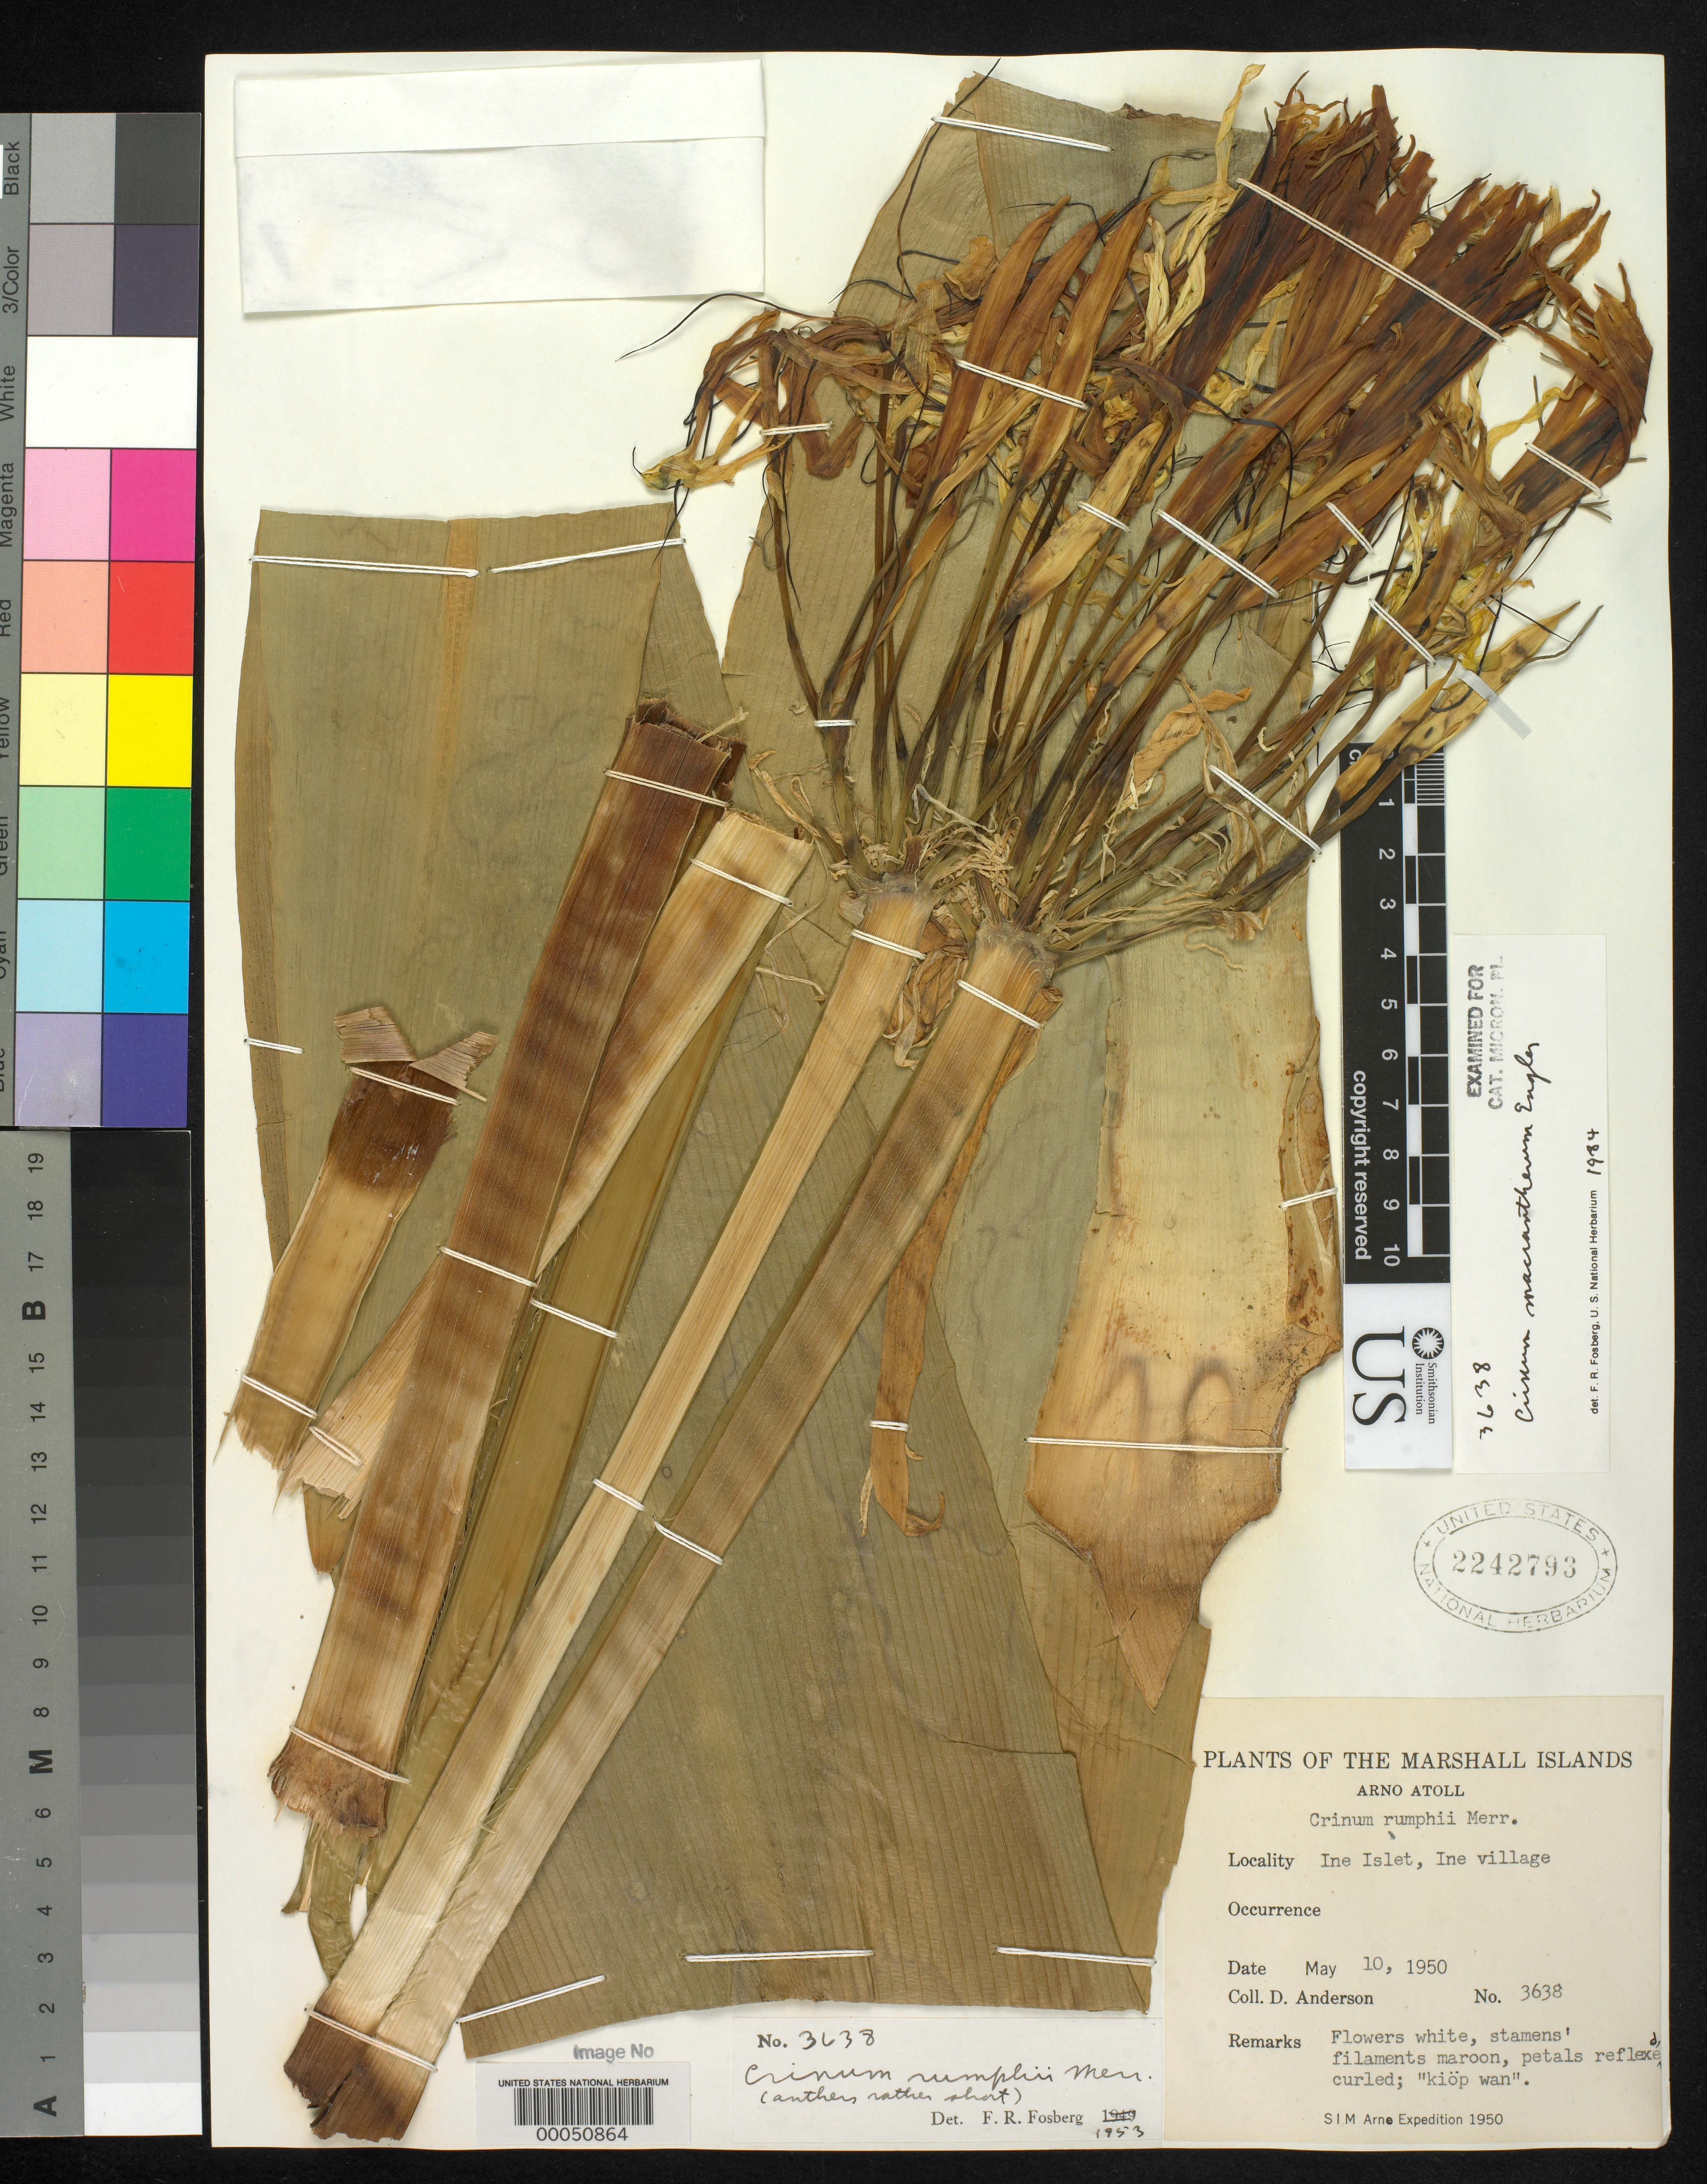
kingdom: Plantae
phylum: Tracheophyta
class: Liliopsida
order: Asparagales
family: Amaryllidaceae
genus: Crinum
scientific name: Crinum macrantherum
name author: Engl.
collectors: D. Anderson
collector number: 3638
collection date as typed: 10 May 1950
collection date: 1950-05-10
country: Marshall Islands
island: Arno Atoll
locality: Ine Islet, Ine village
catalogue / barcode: US 2242793